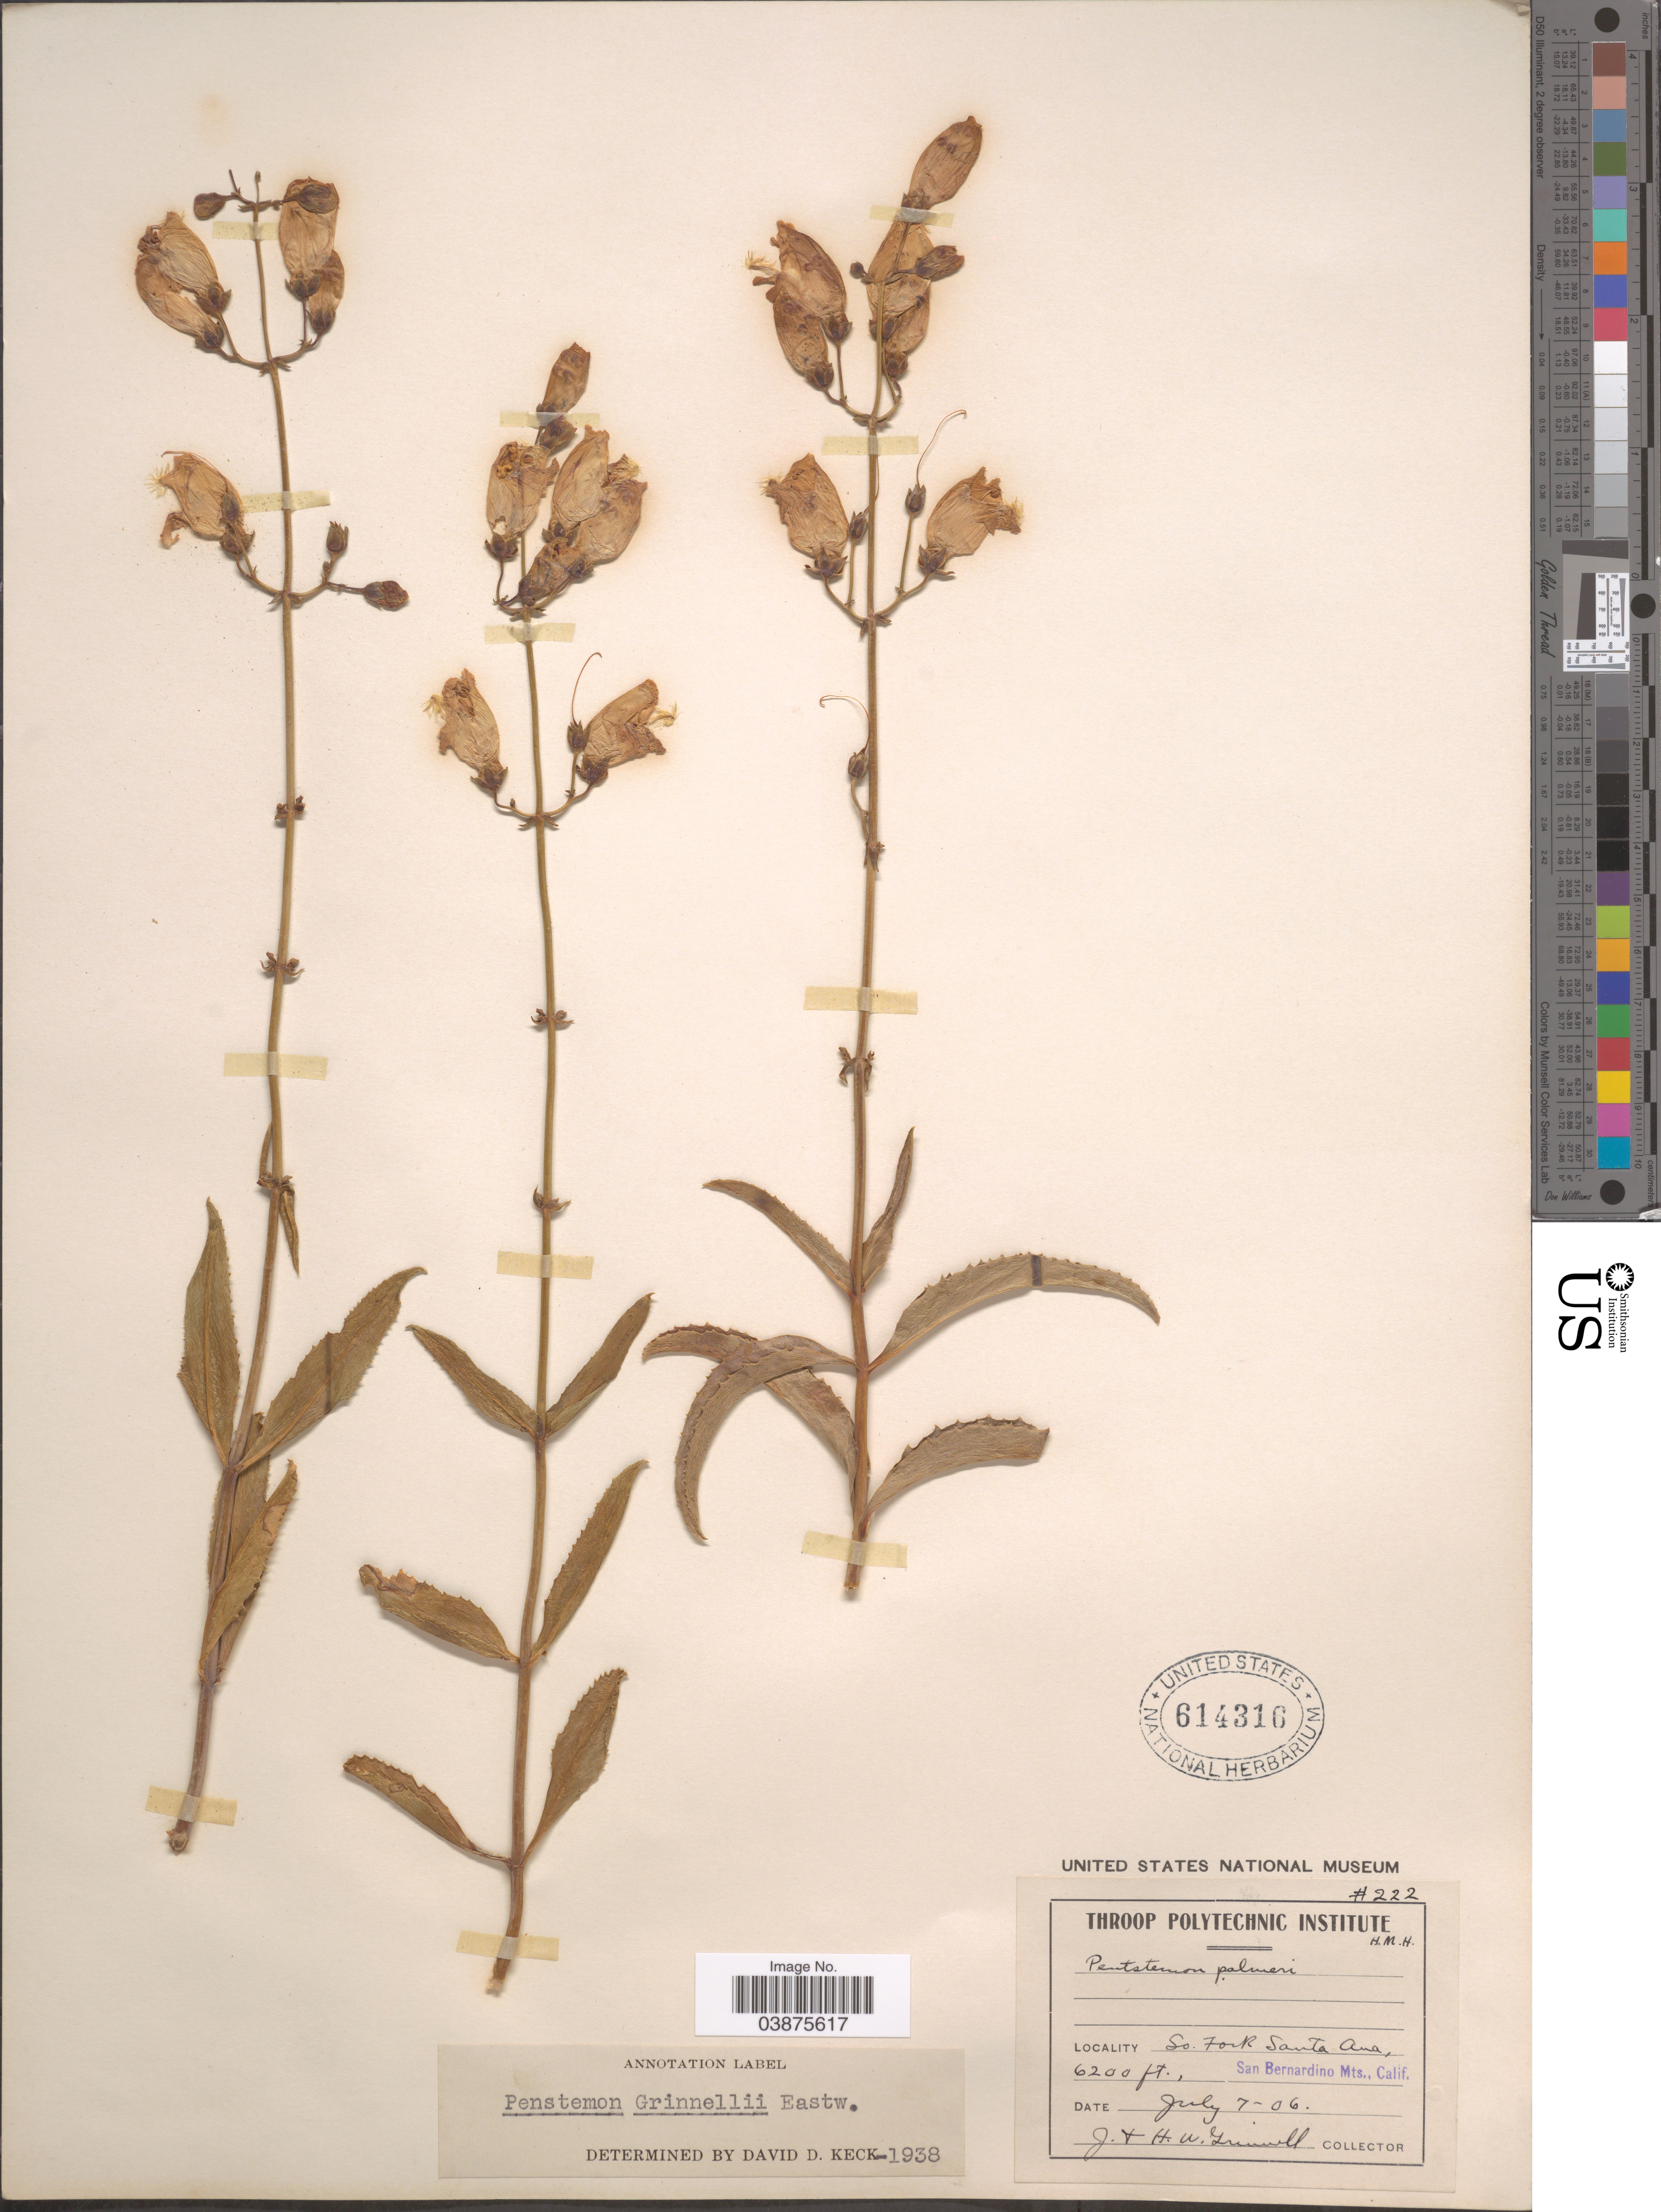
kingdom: Plantae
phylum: Tracheophyta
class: Magnoliopsida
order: Lamiales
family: Plantaginaceae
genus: Penstemon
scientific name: Penstemon grinnellii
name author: Eastw.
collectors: J. Grinnell & H. Grinnell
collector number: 222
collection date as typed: Transcribed d/m/y: 7/7/6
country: United States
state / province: California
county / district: San Bernardino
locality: So. Fork Santa Ana, San Bernardino Mts.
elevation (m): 1890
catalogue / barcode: US 614316